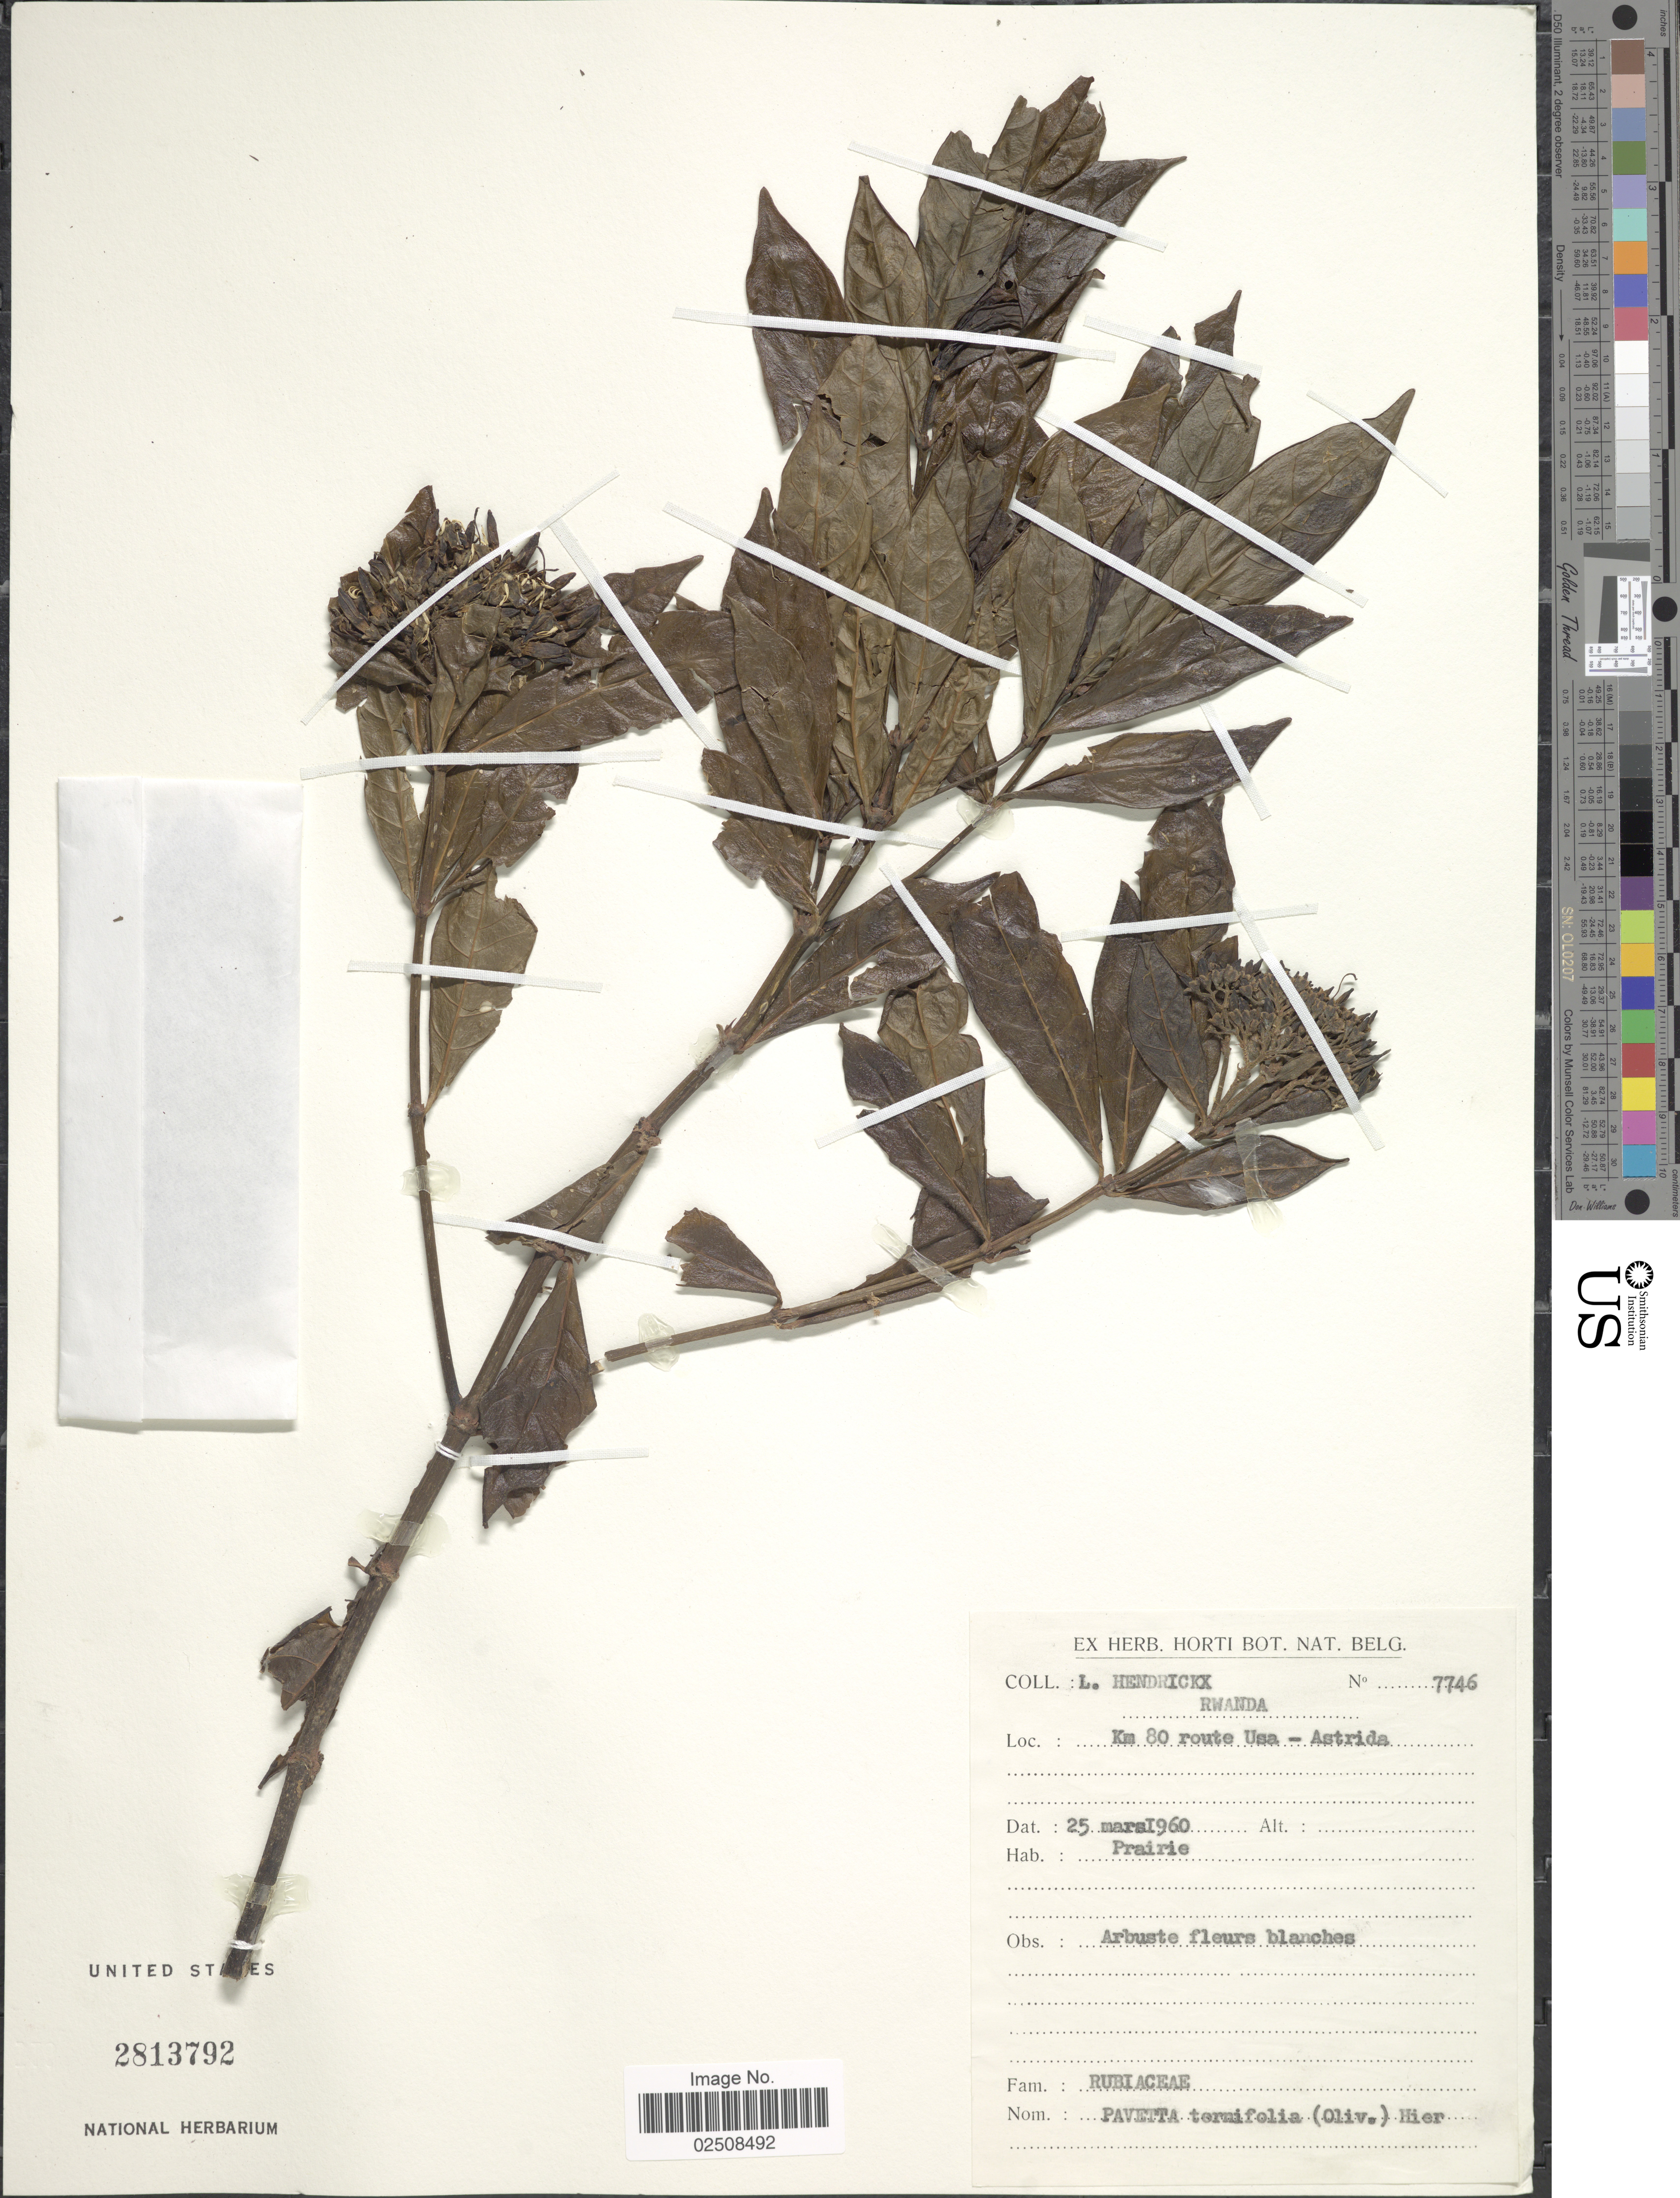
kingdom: Plantae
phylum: Tracheophyta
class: Magnoliopsida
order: Gentianales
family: Rubiaceae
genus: Pavetta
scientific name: Pavetta ternifolia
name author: Hook. f. ex Oliv.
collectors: L. Hendrickx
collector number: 7746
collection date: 1960-03-25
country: Rwanda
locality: Km 80 route Usa - Astrida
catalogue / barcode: US 2813792